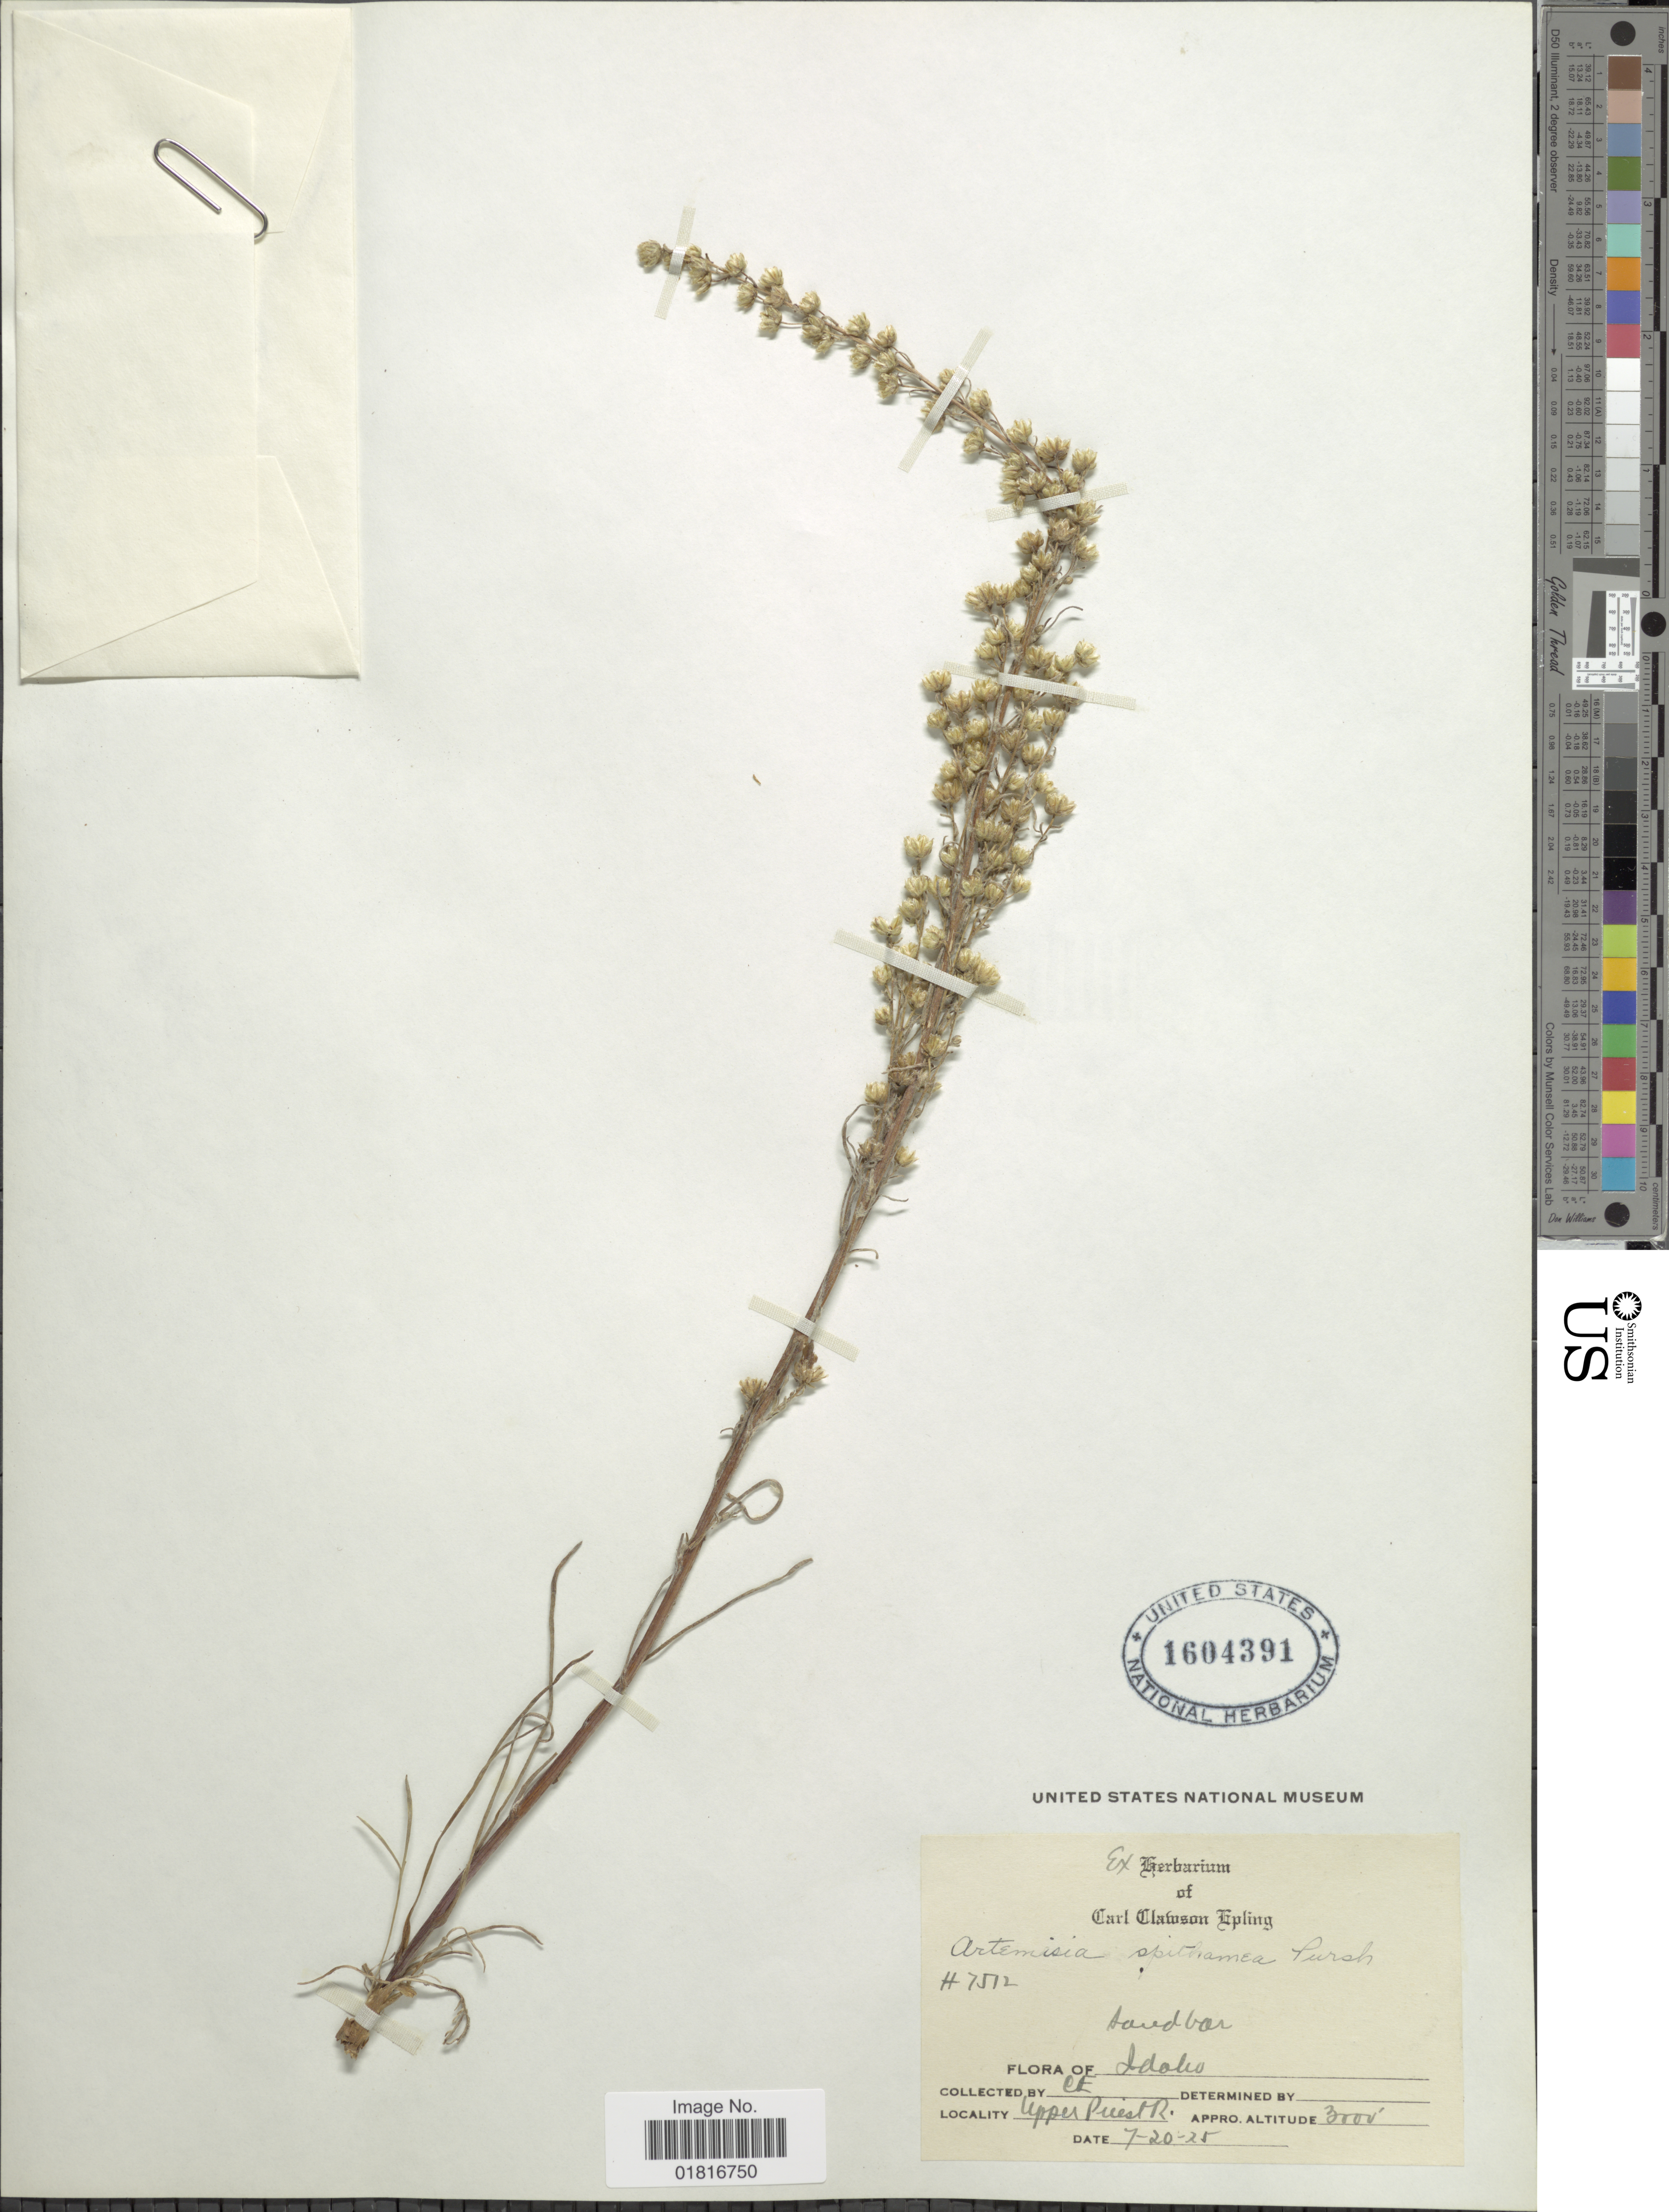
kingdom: Plantae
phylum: Tracheophyta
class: Magnoliopsida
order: Asterales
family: Asteraceae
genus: Artemisia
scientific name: Artemisia spithamaea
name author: Pursh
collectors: C. C. Epling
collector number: H 7512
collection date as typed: Transcribed d/m/y: 20/7/25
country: United States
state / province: Idaho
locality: Upper Priest R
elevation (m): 914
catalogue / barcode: US 1604391